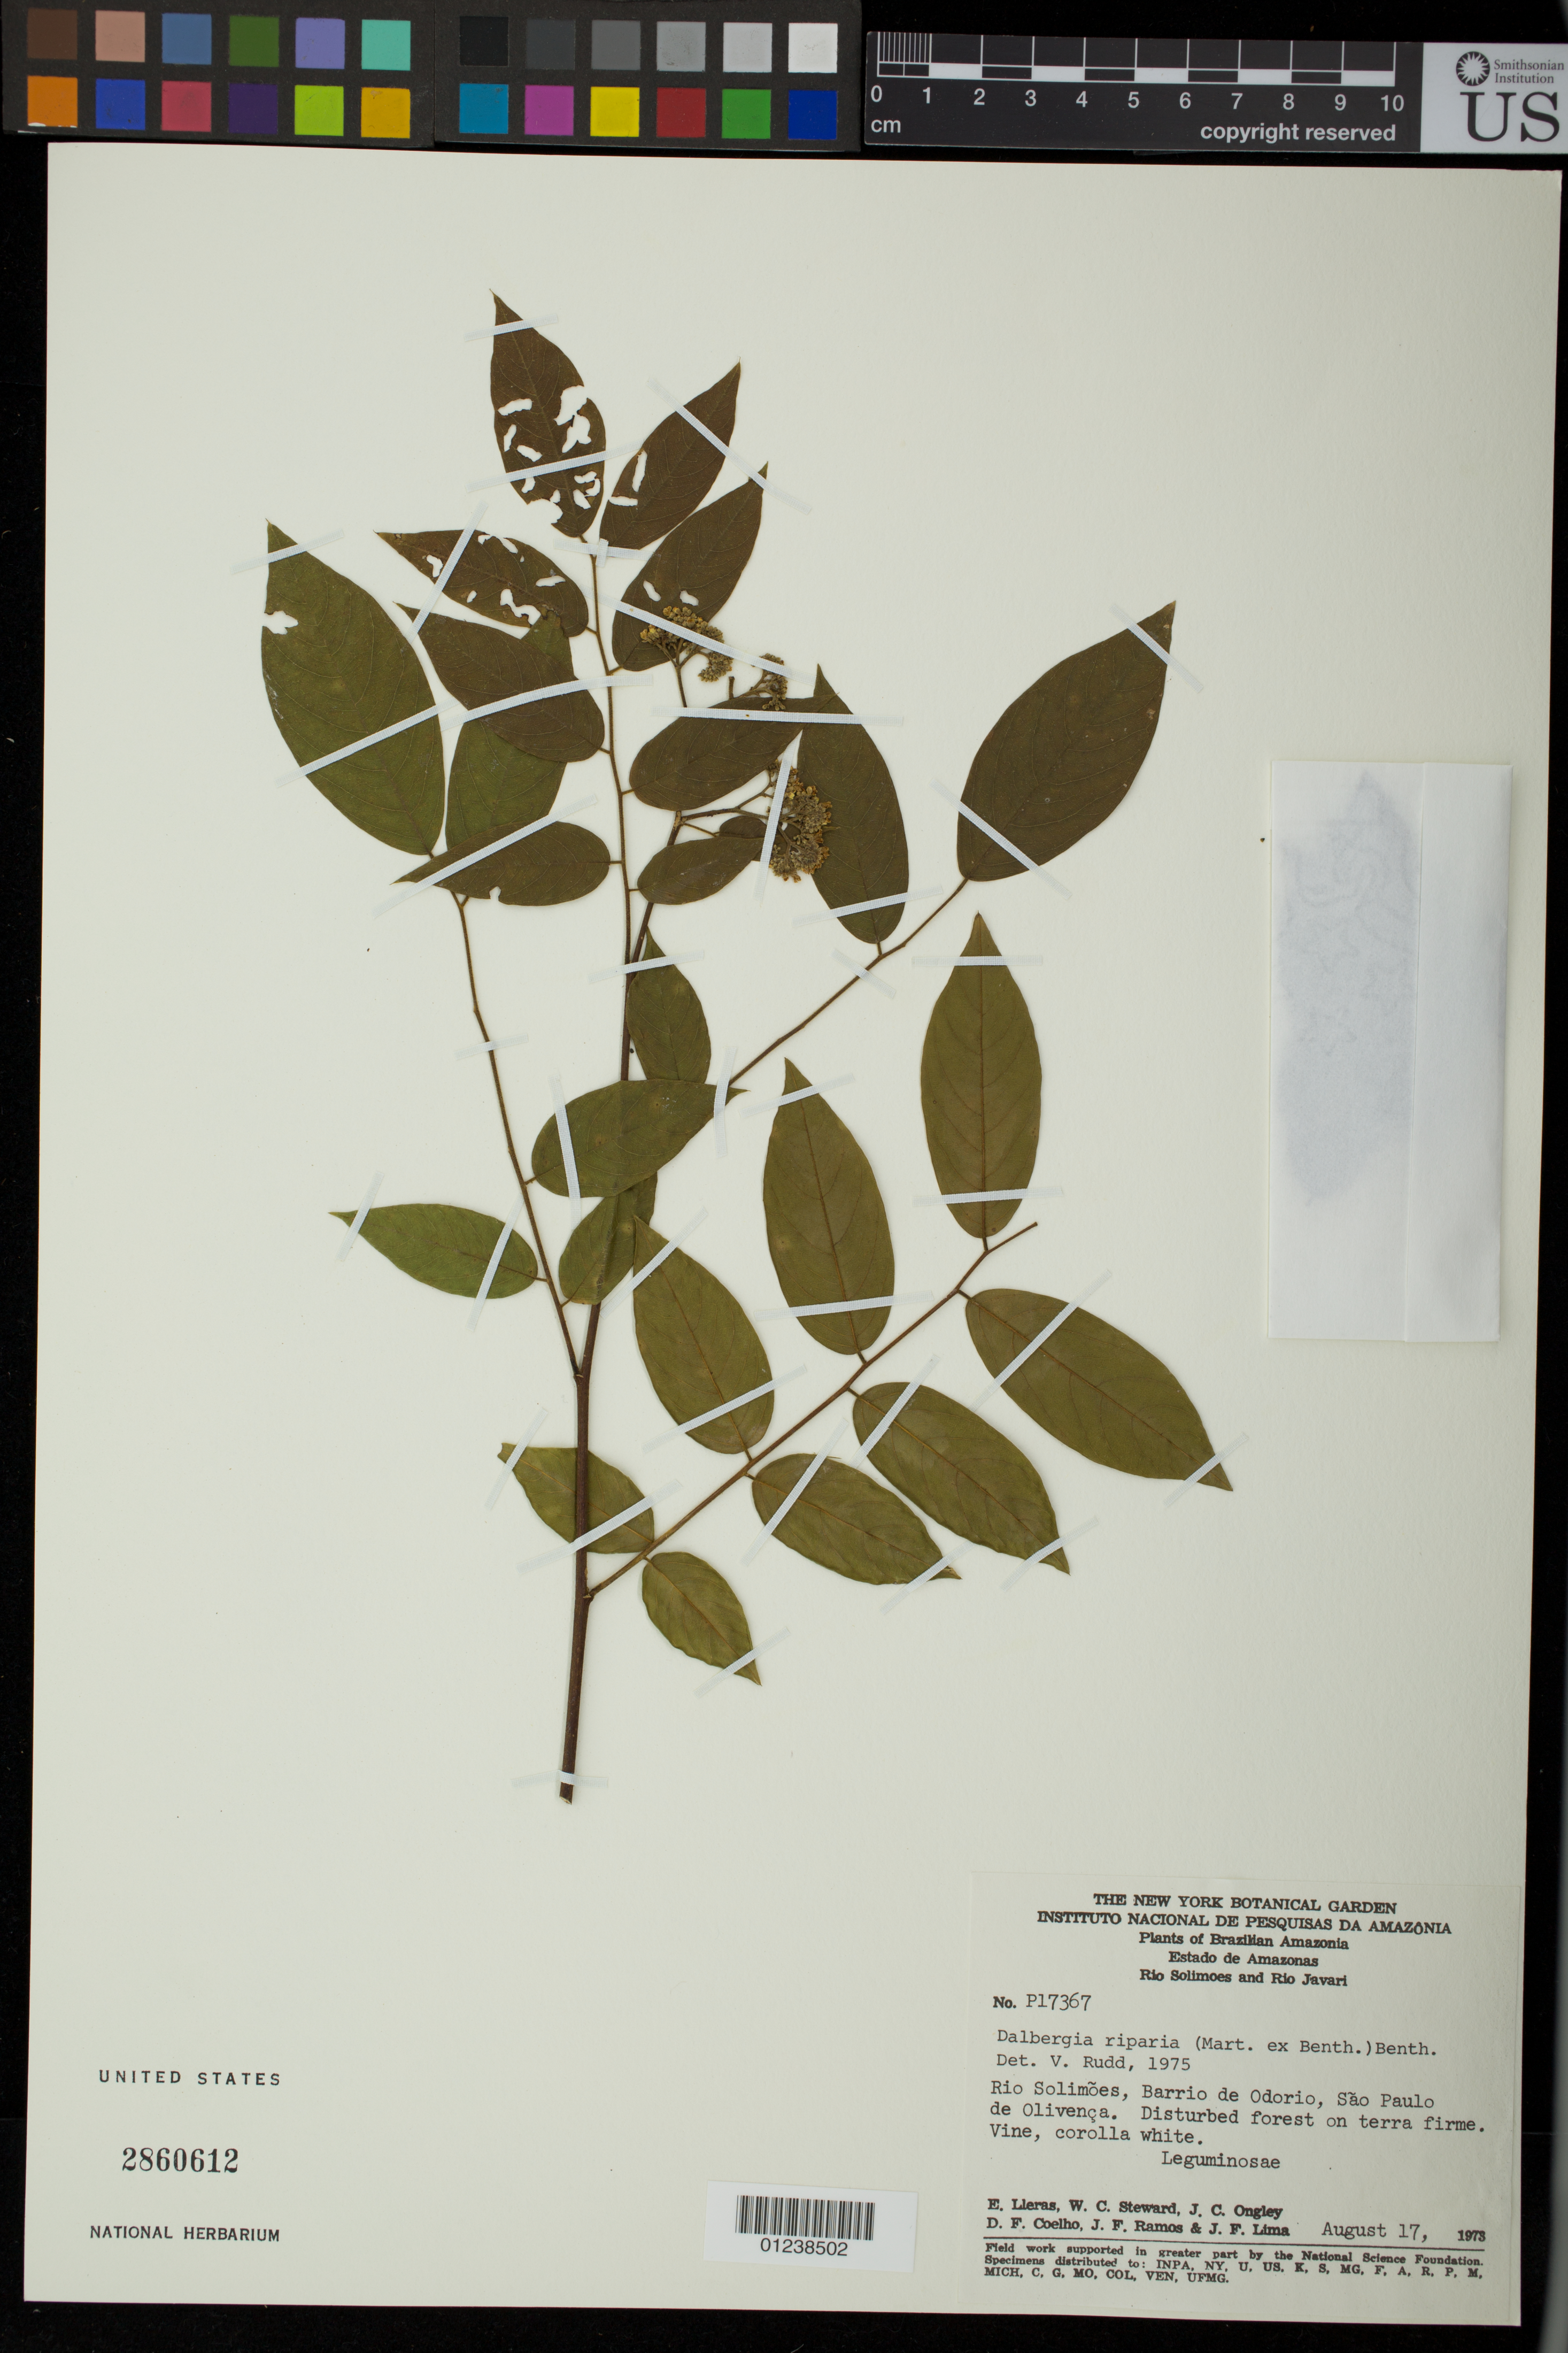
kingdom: Plantae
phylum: Tracheophyta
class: Magnoliopsida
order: Fabales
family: Fabaceae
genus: Dalbergia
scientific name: Dalbergia riparia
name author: (Mart.) Benth.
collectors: E. Lleras, W. C. Steward, J. C. Ongley, D. F. Coêlho, J. F. Ramos & J. F. Lima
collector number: P17367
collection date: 1973-08-17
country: Brazil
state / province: Amazonas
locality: Rio Solimoes, Barrio de Odorio, Sao Paulo de Olivenca.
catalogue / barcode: US 2860612